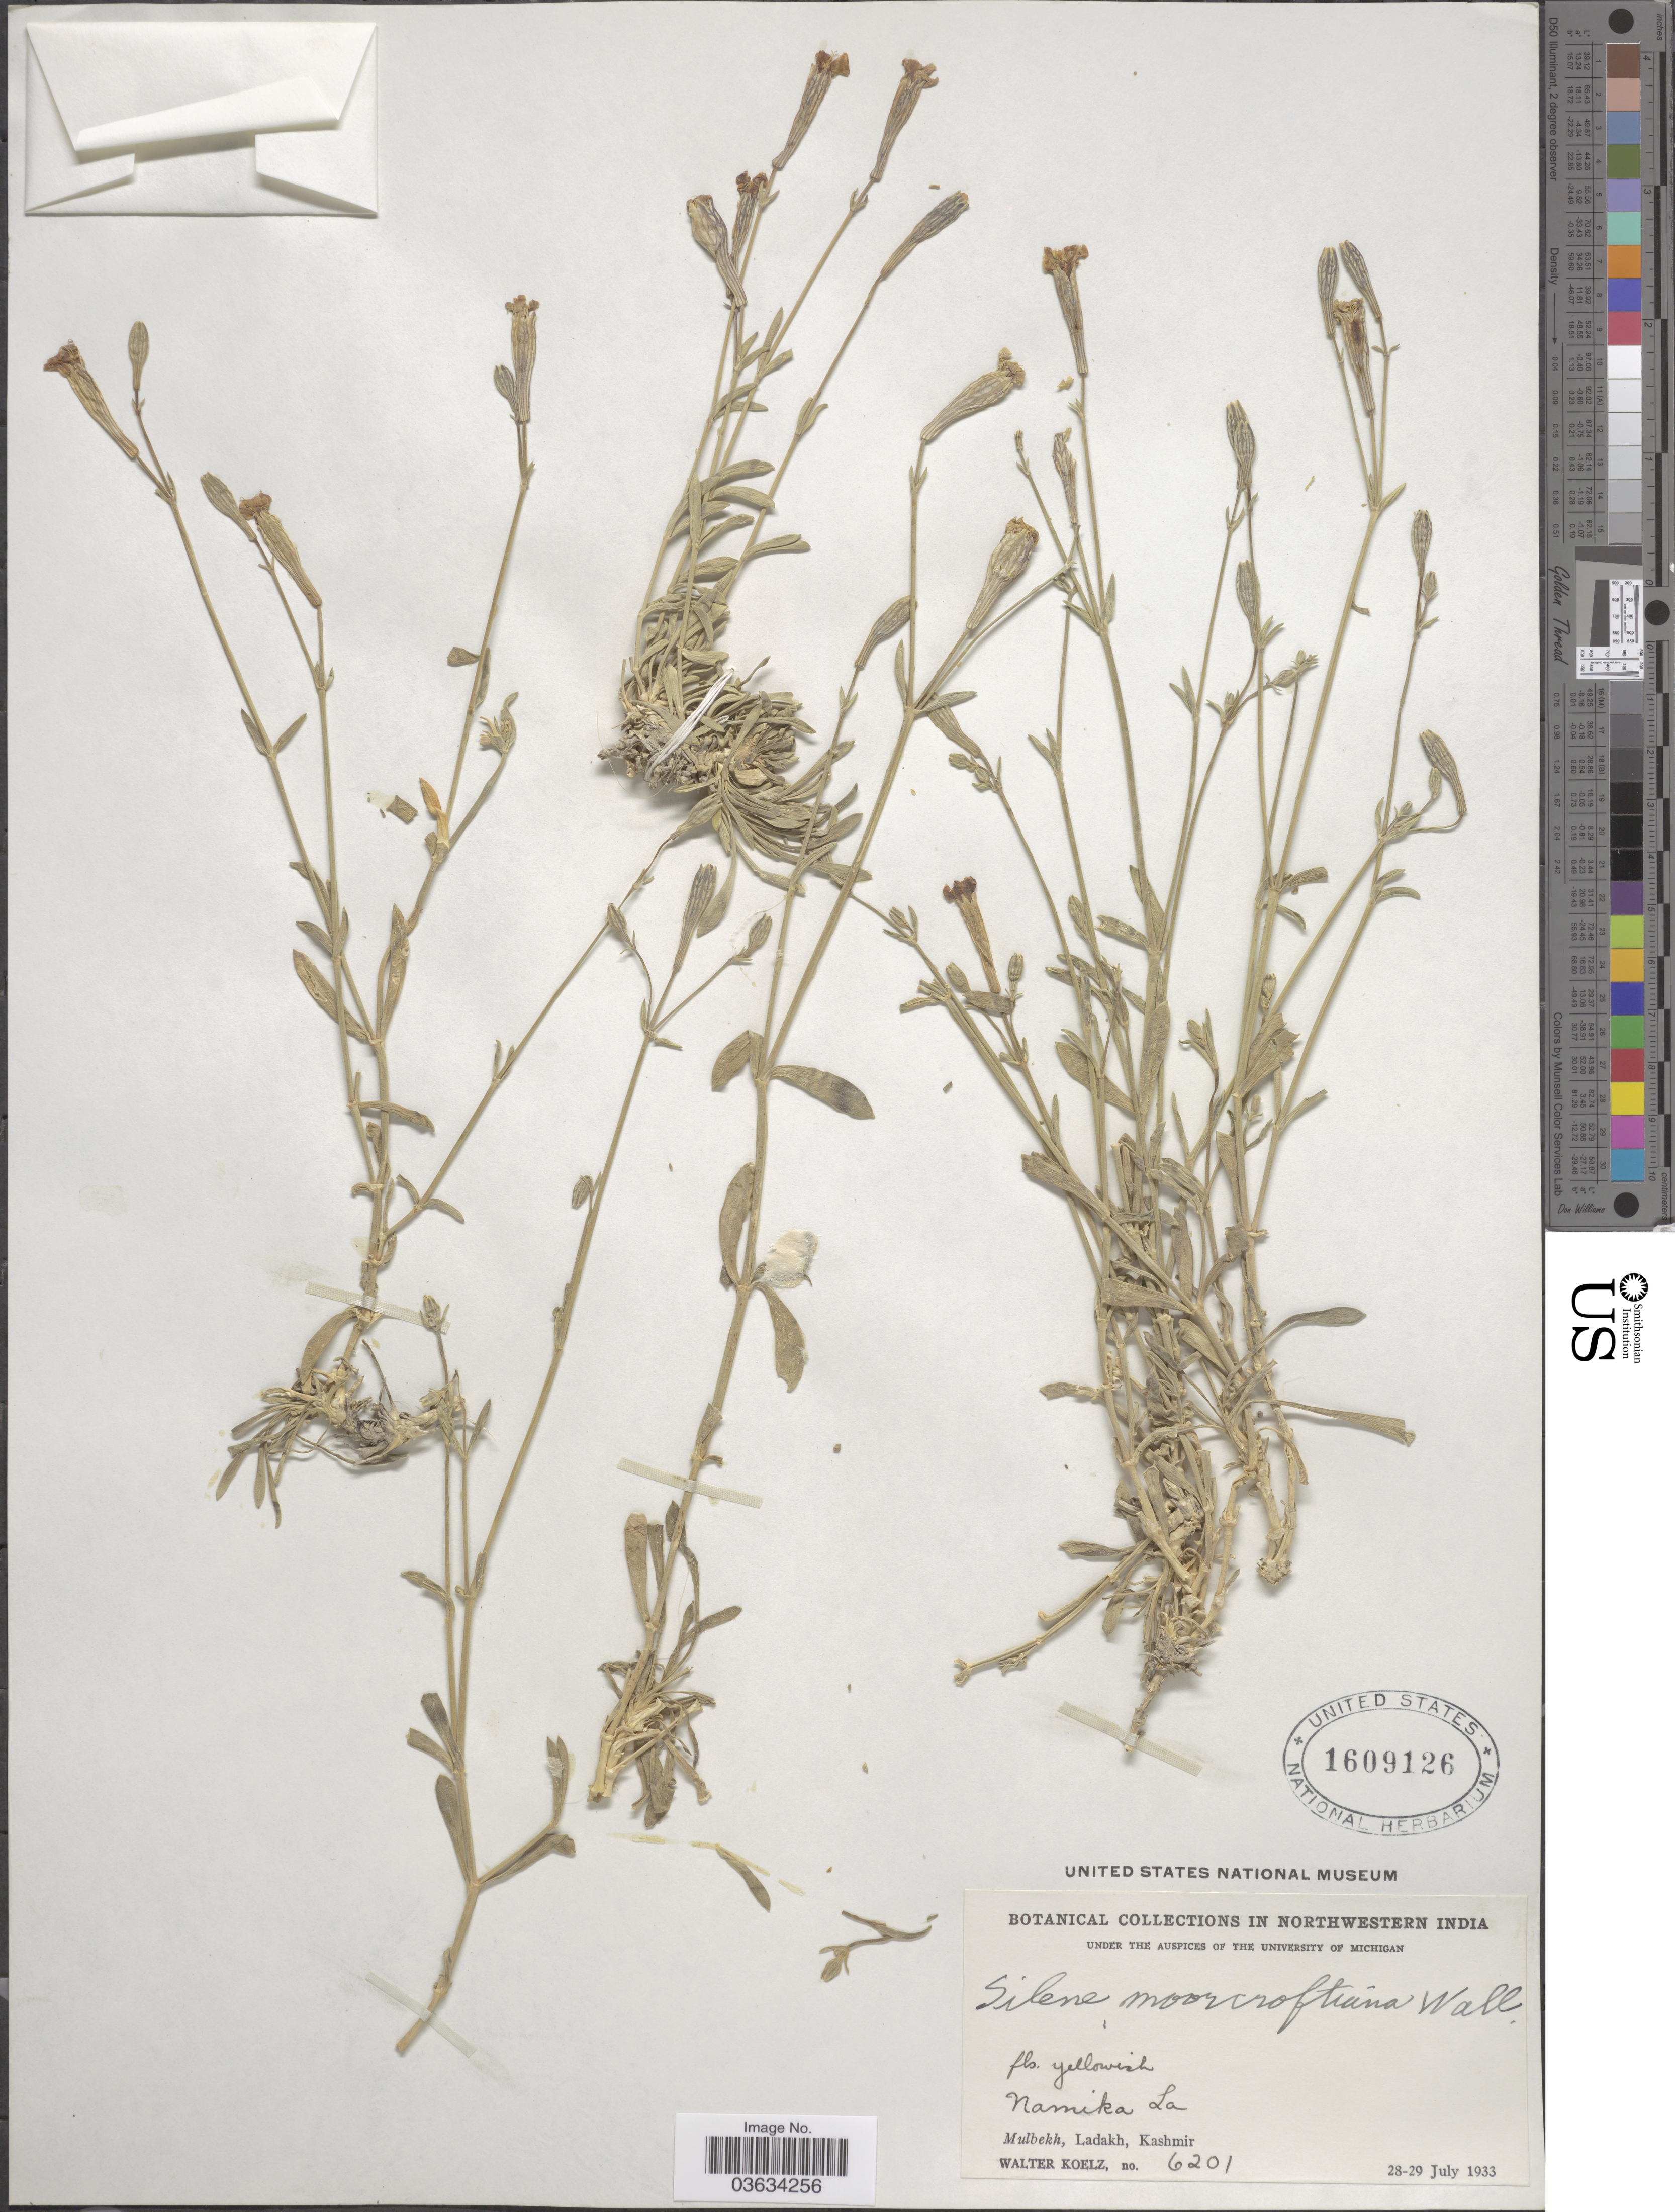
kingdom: Plantae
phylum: Tracheophyta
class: Magnoliopsida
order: Caryophyllales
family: Caryophyllaceae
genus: Silene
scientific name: Silene moorcroftiana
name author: Wall. ex Benth.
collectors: W. N. Koelz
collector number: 6201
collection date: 1933-07-28/1933-07-29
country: India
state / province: Jammu and Kashmir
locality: In Northwestern India. Namika La. Mulbekh, Ladakh, Kashmir.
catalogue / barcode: US 1609126